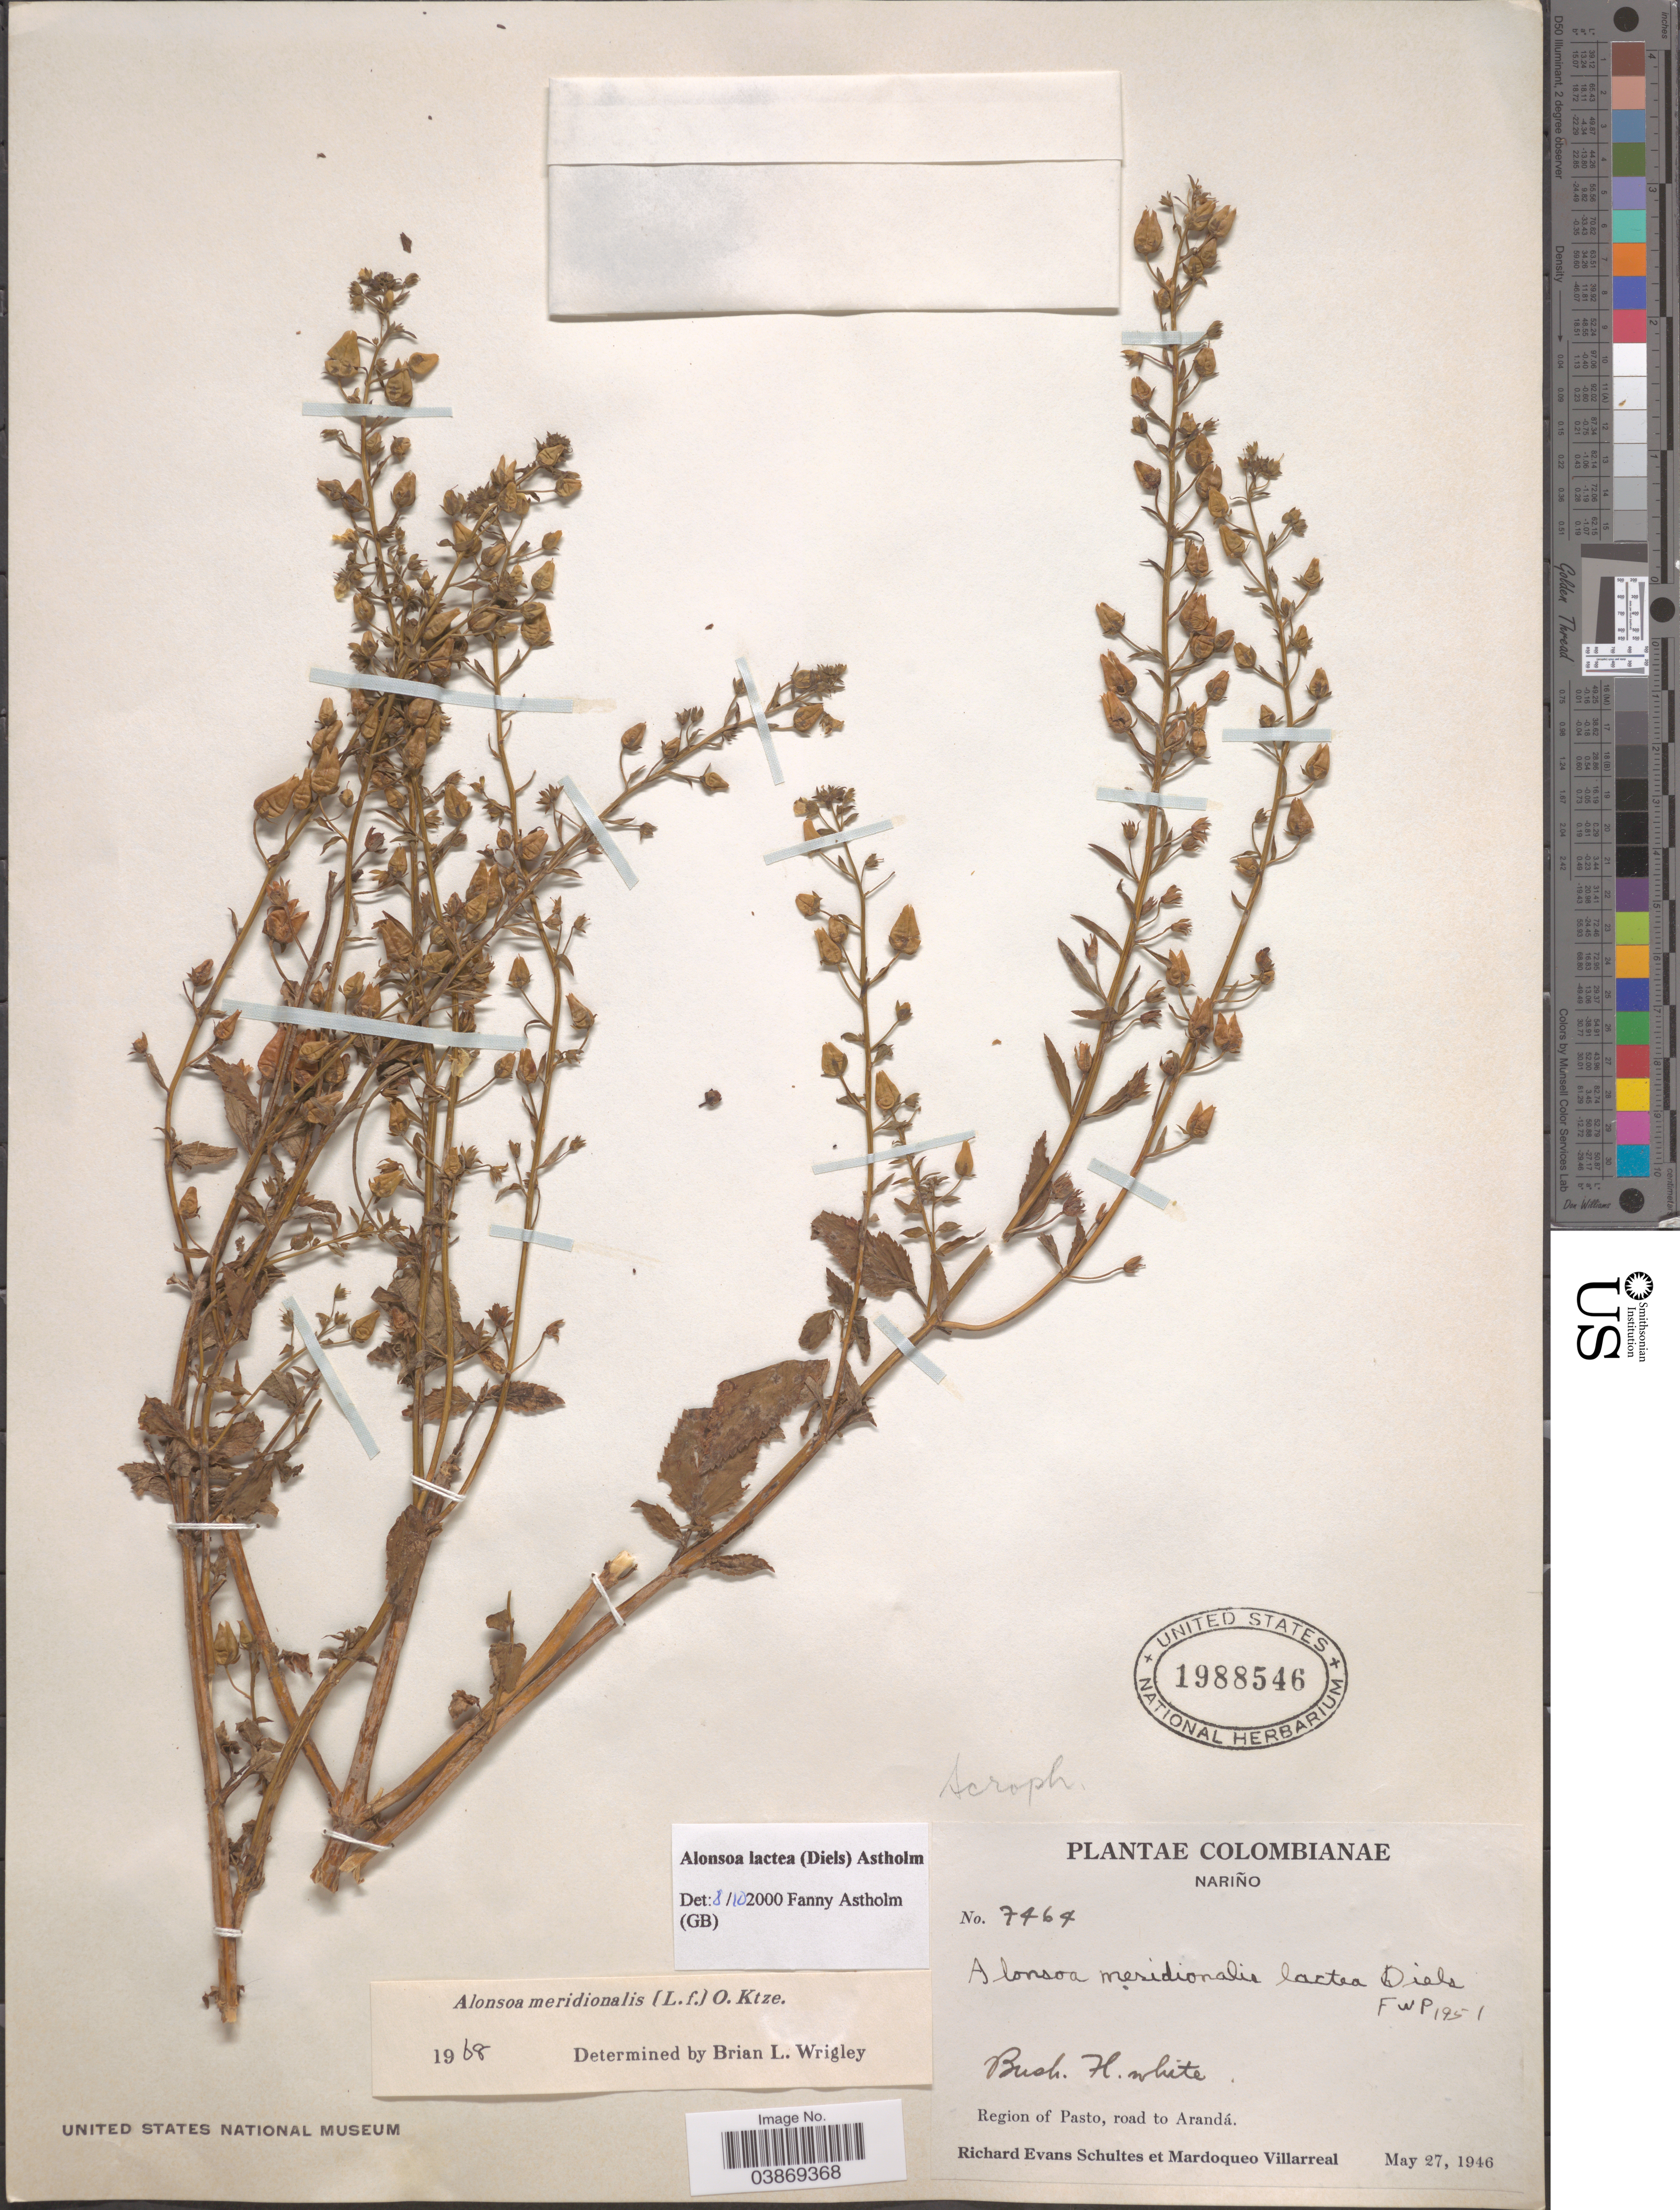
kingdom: Plantae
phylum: Tracheophyta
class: Magnoliopsida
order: Lamiales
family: Scrophulariaceae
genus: Alonsoa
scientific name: Alonsoa lactea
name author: Astholm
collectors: R. E. Schultes & M. Villarreal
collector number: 7464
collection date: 1946-05-27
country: Colombia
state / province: Nariño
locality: Region of Pasto, road to Arandá.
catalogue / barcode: US 1988546